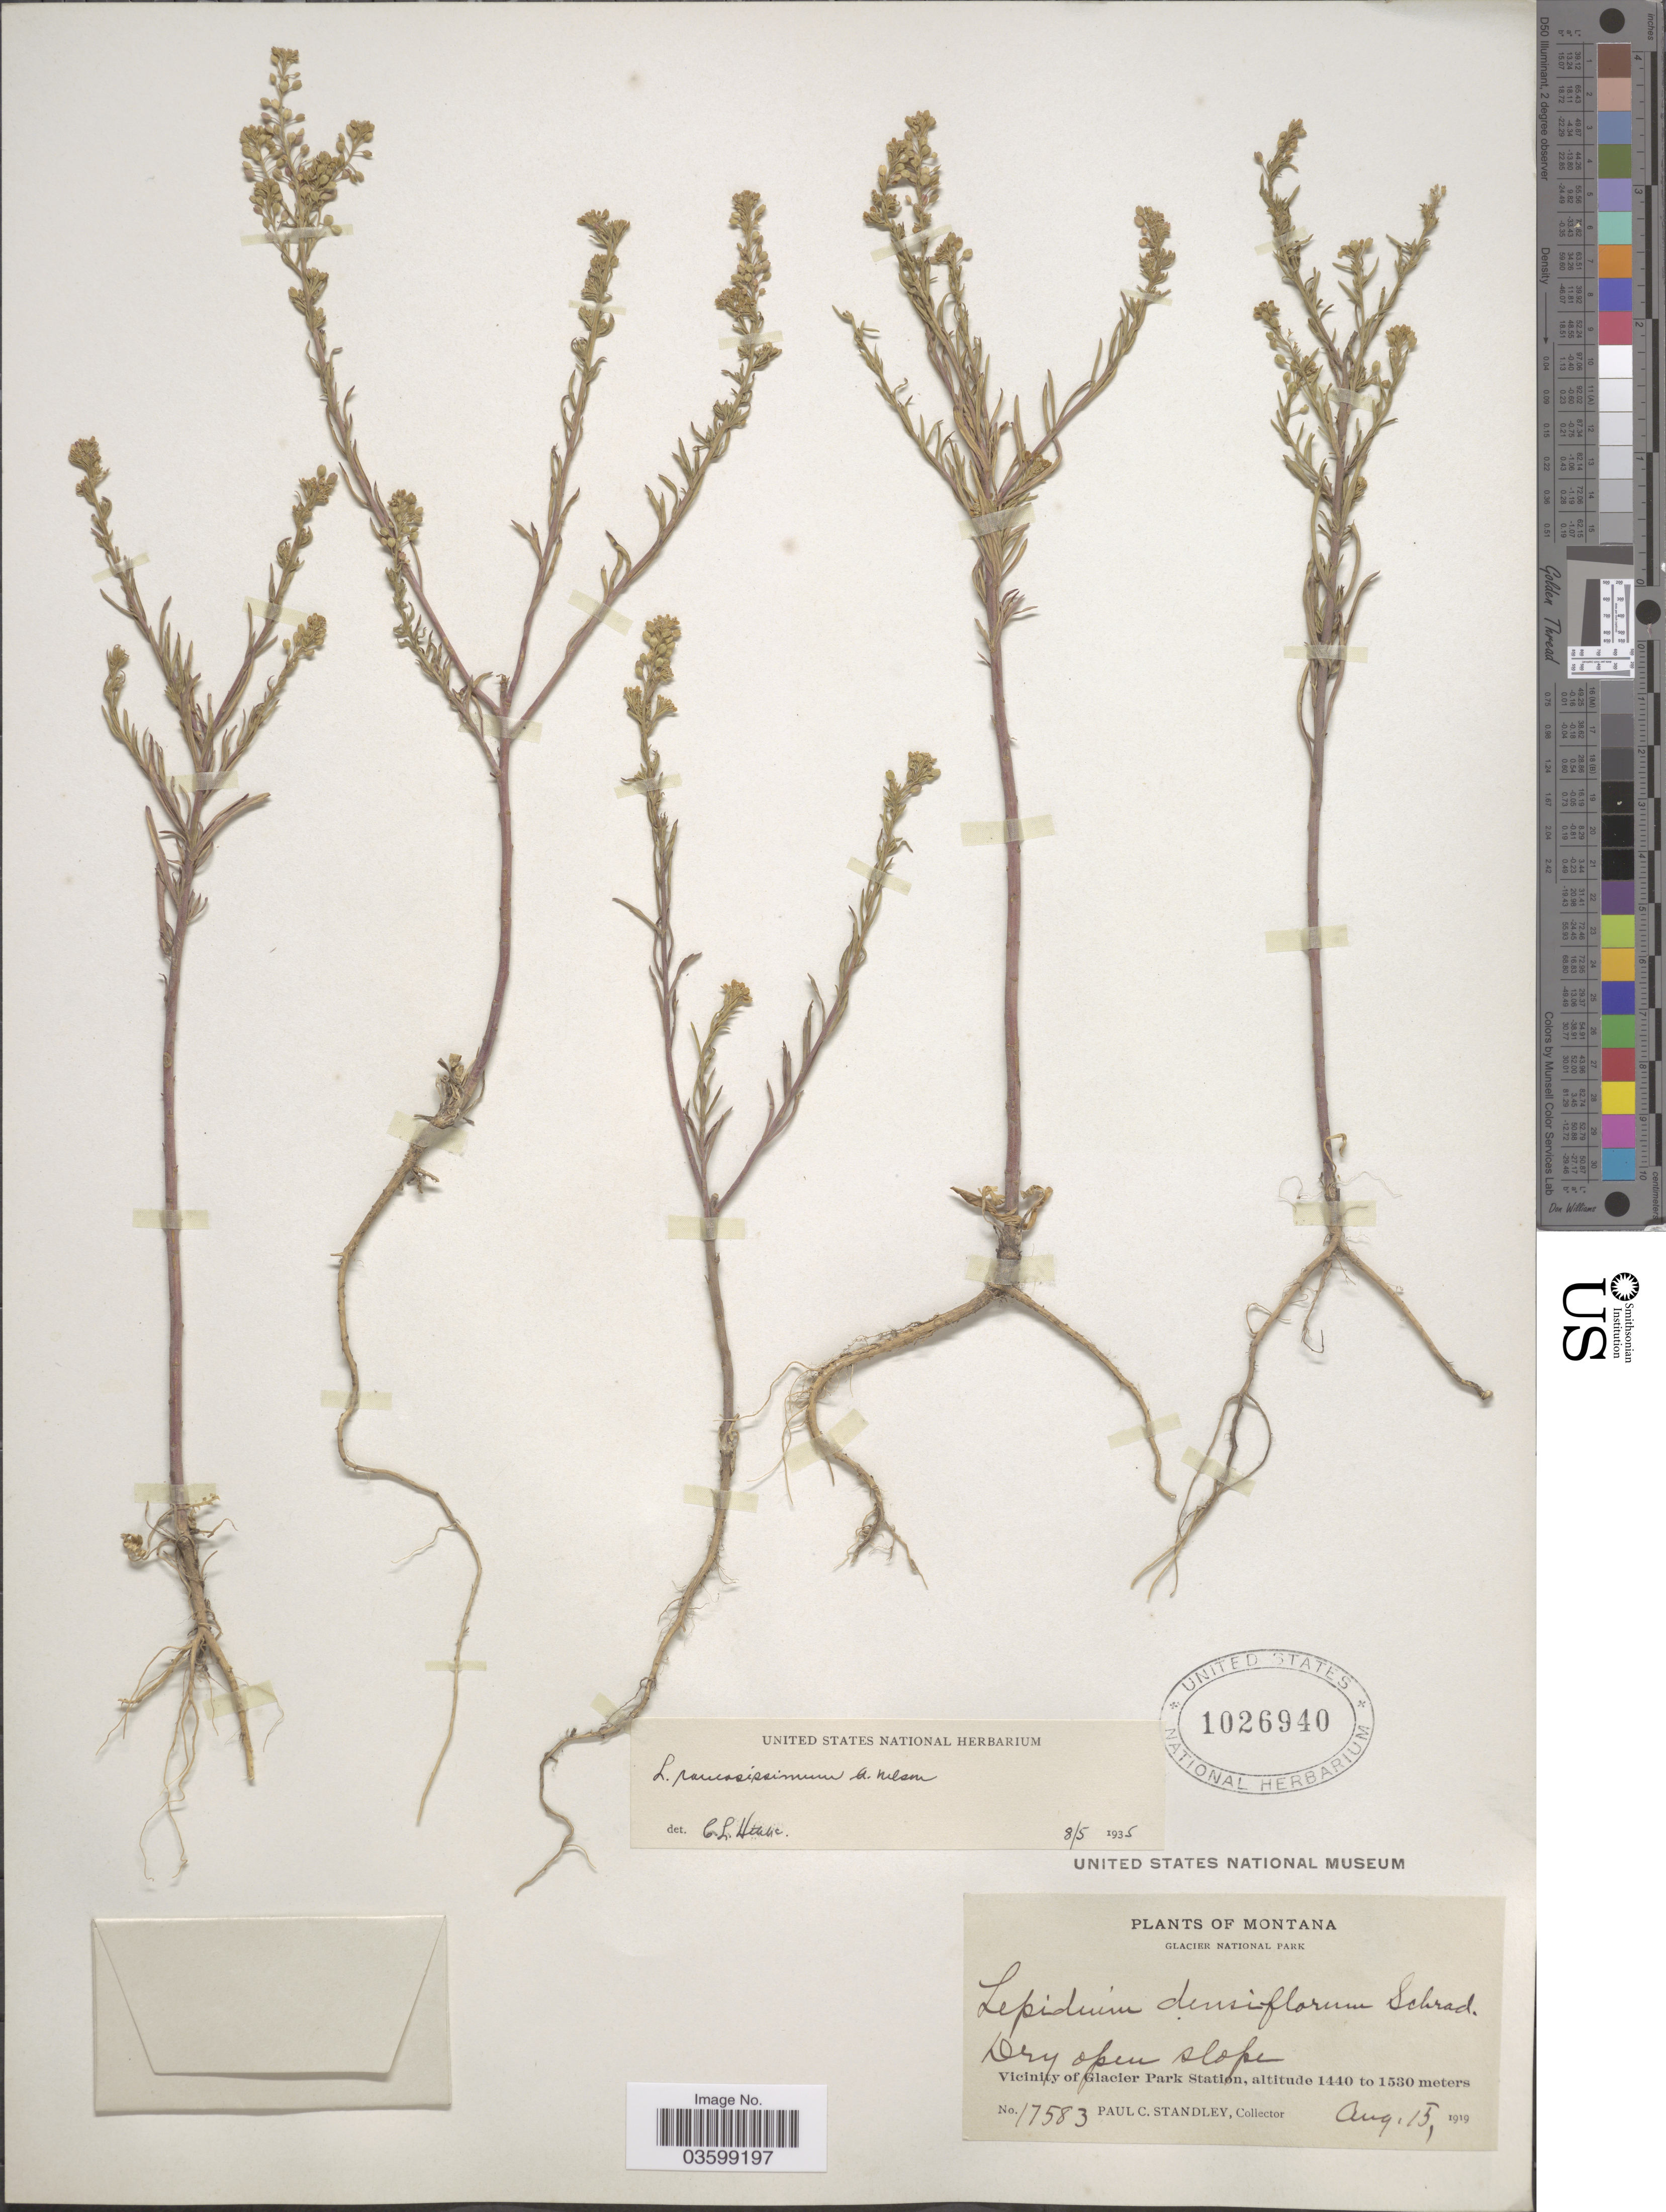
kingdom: Plantae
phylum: Tracheophyta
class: Magnoliopsida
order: Brassicales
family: Brassicaceae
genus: Lepidium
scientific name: Lepidium ramosissimum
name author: A. Nelson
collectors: P. C. Standley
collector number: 17583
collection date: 1919-08-15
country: United States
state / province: Montana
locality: Glacier National Park. Vicinity of Glacier Park Station.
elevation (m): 1440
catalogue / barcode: US 1026940